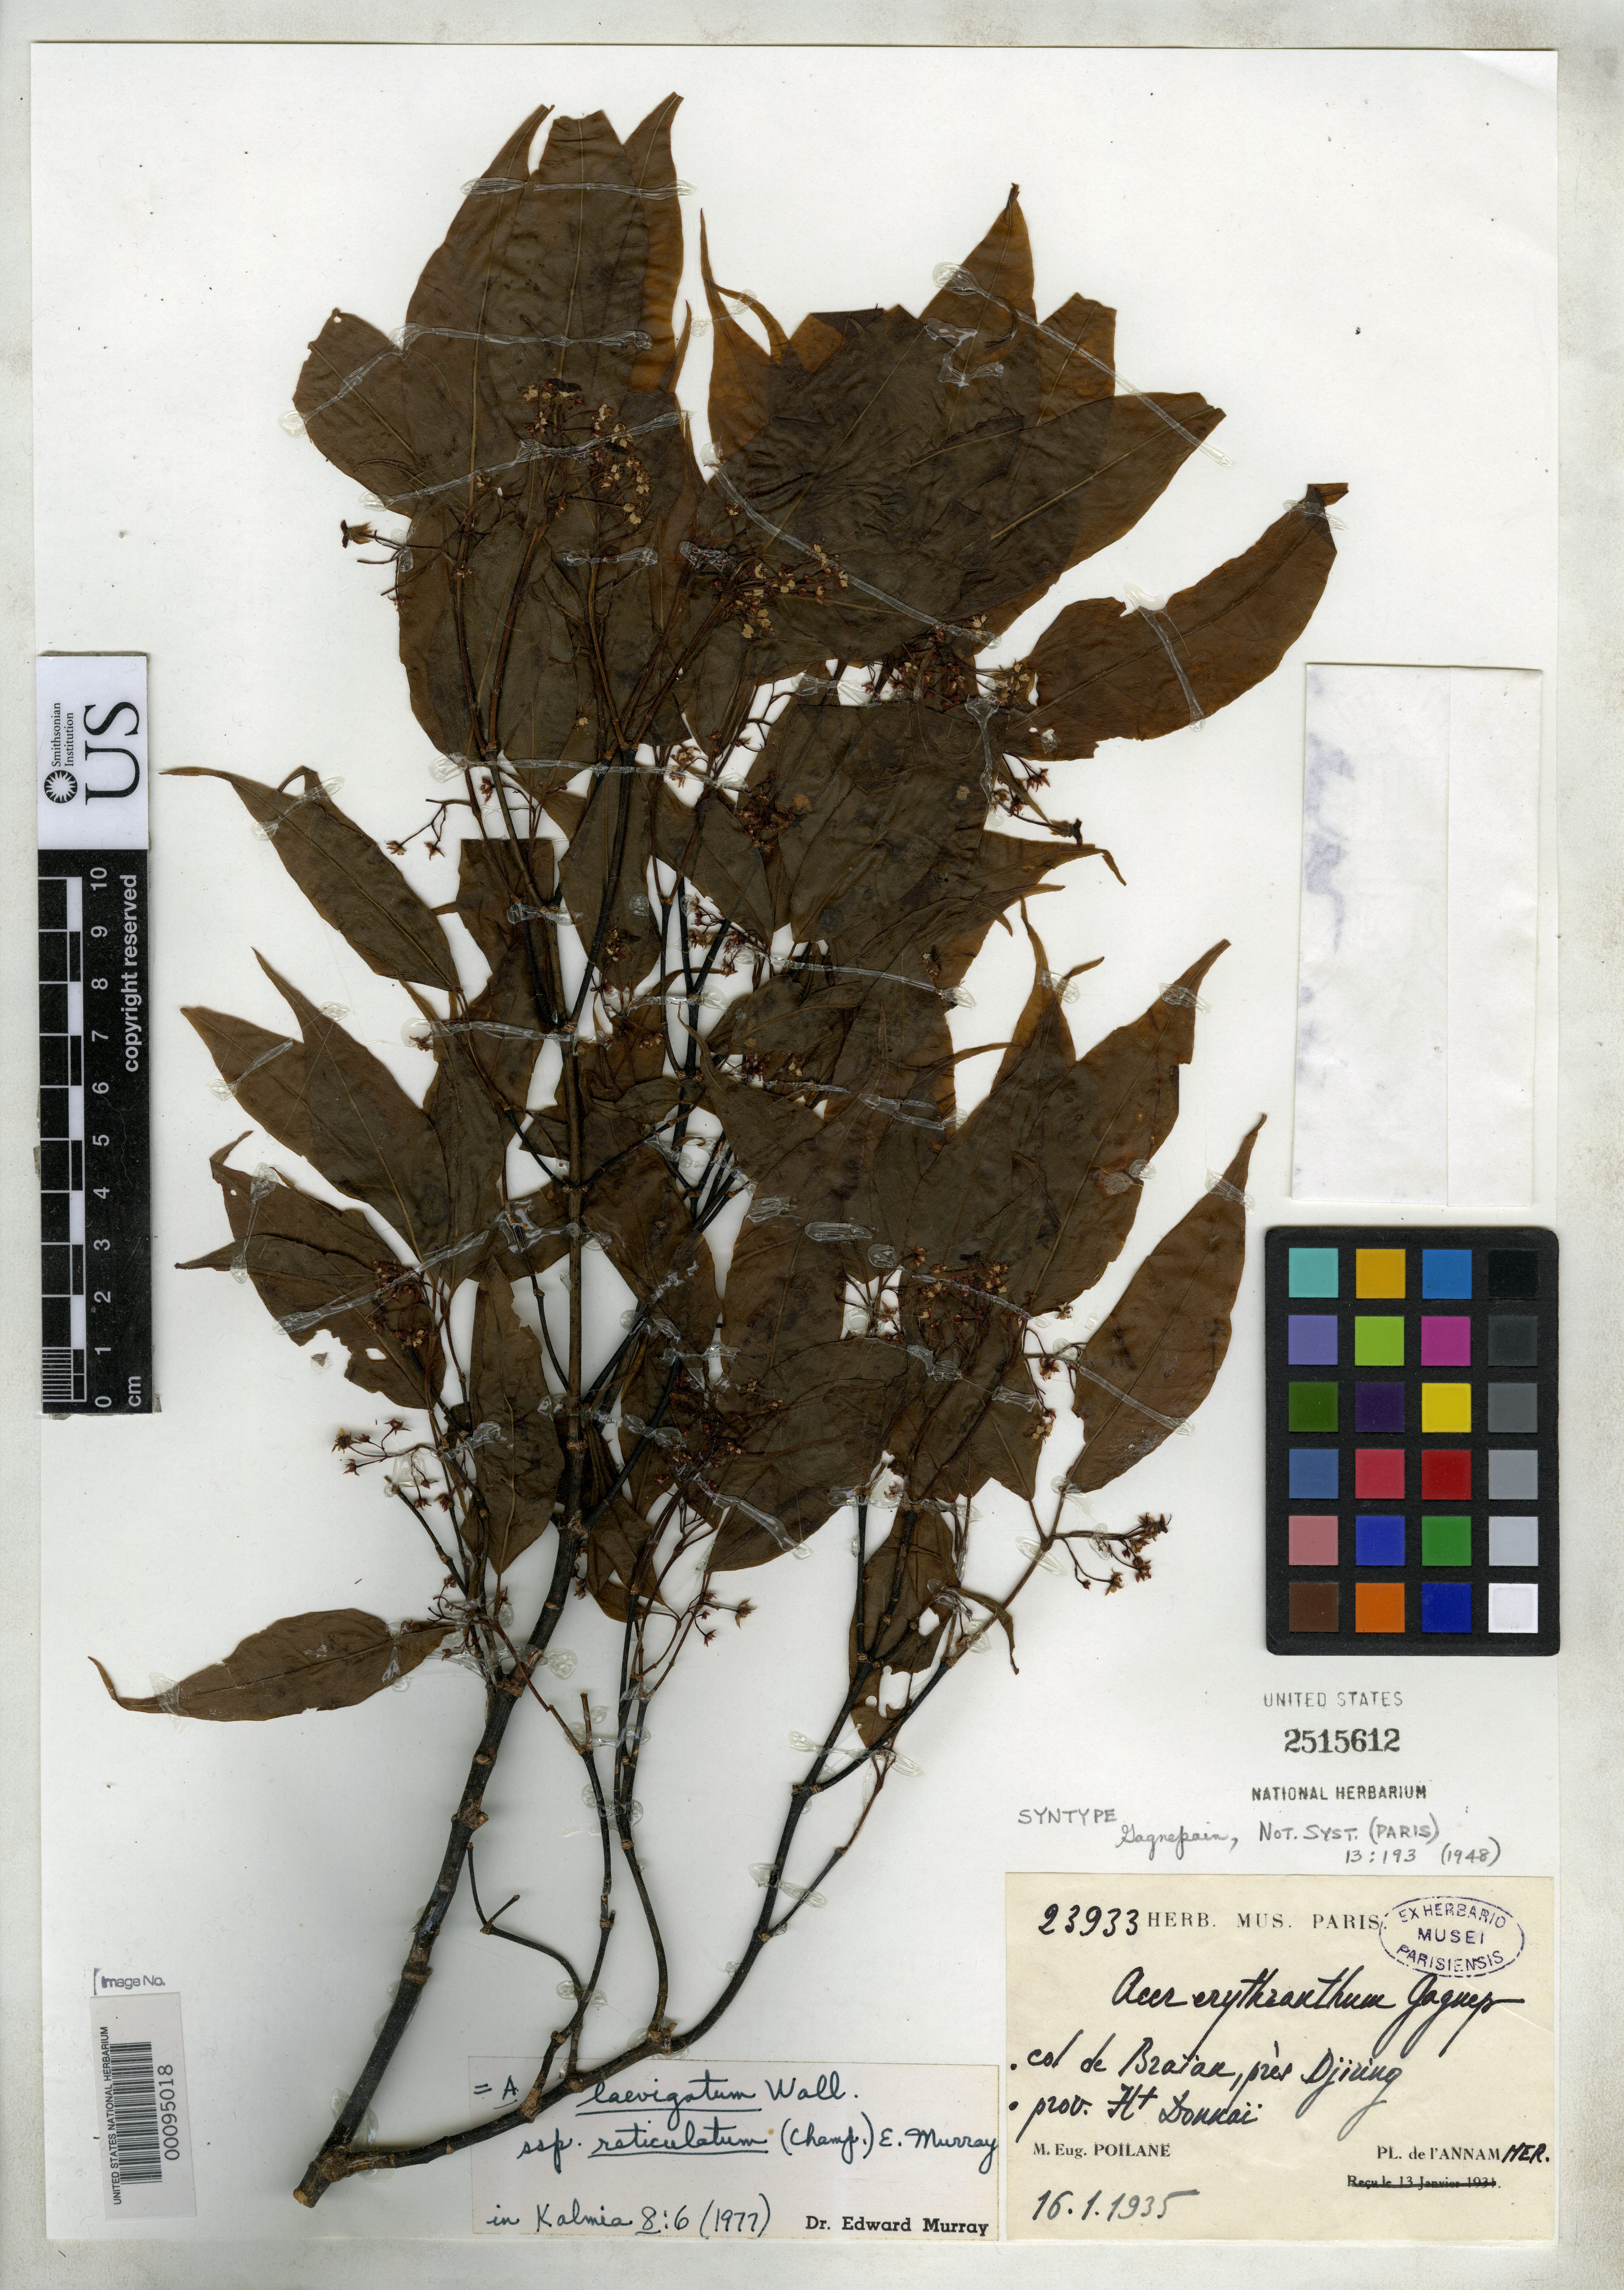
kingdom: Plantae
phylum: Tracheophyta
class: Magnoliopsida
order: Sapindales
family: Sapindaceae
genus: Acer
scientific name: Acer erythranthum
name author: Gagnep.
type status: Syntype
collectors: E. Poilane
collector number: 23933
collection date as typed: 16 Jan 1935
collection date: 1935-01-16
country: Vietnam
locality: Central Annam.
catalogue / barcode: US 2515612